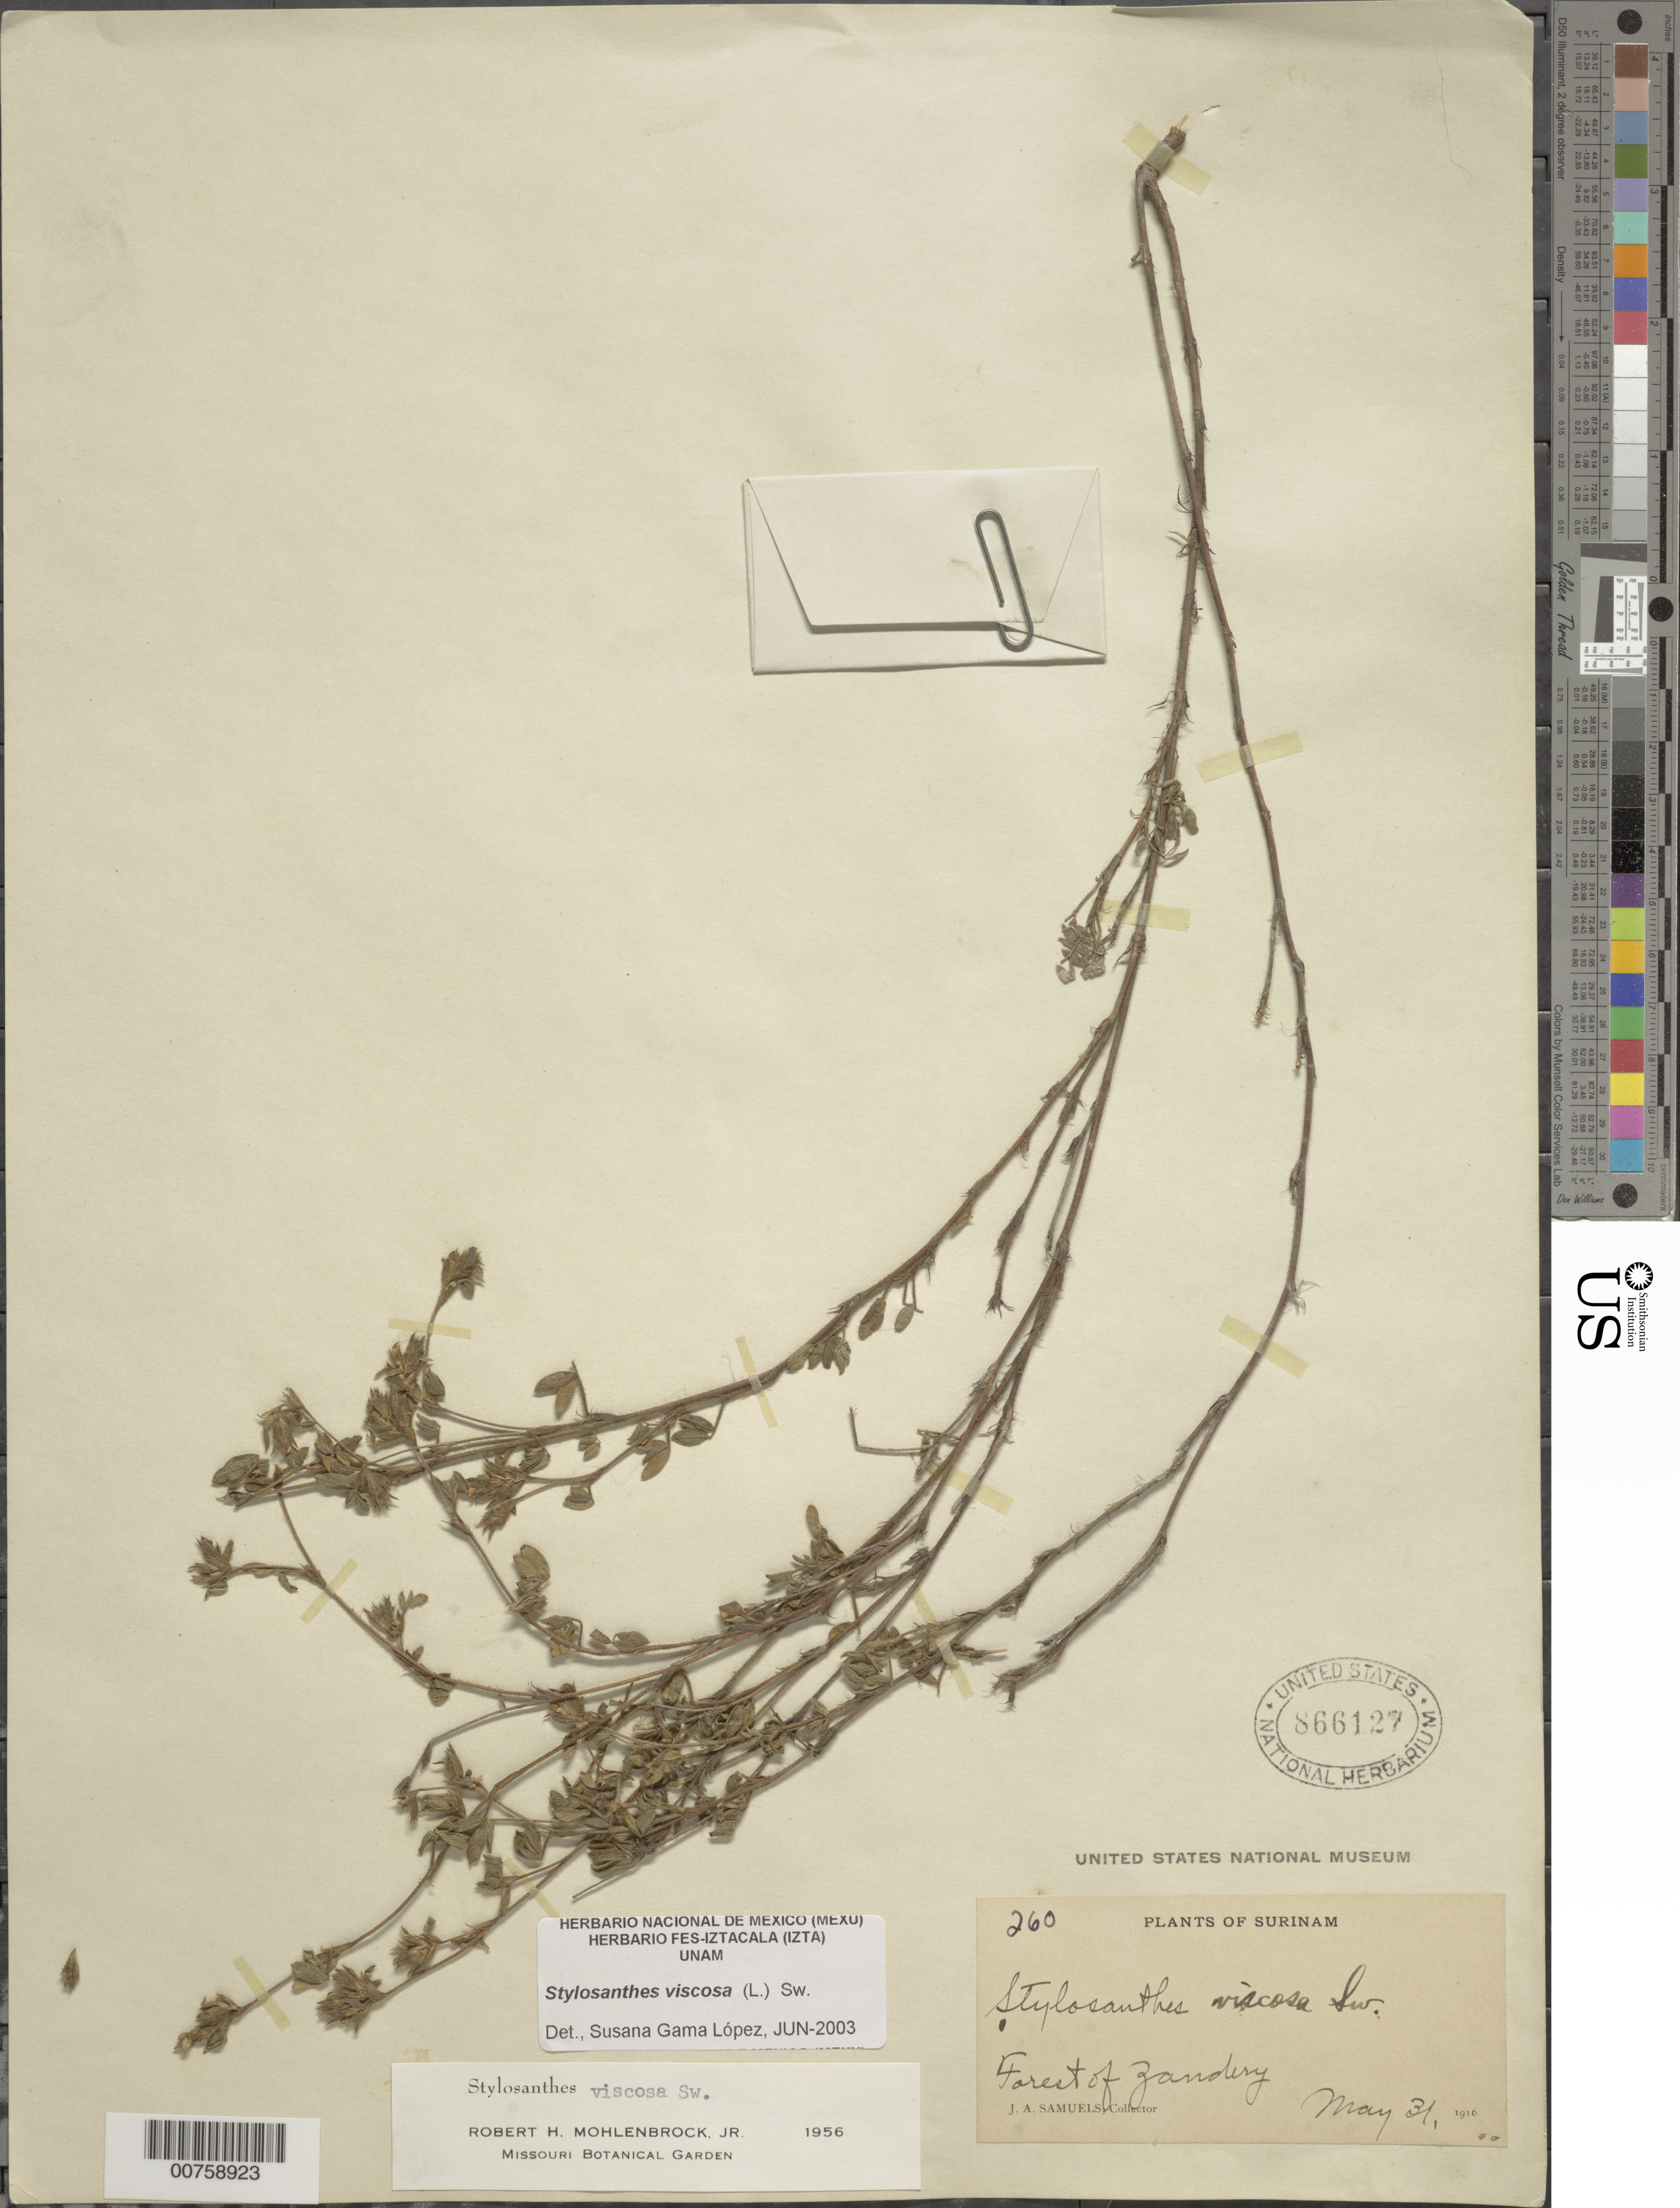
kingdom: Plantae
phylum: Tracheophyta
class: Magnoliopsida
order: Fabales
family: Fabaceae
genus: Stylosanthes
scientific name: Stylosanthes viscosa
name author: Sw.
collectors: J. A. Samuels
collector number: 260 ?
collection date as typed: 31-May-16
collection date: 1916-05-31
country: Suriname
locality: Forest of Zandery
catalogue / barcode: US 866127